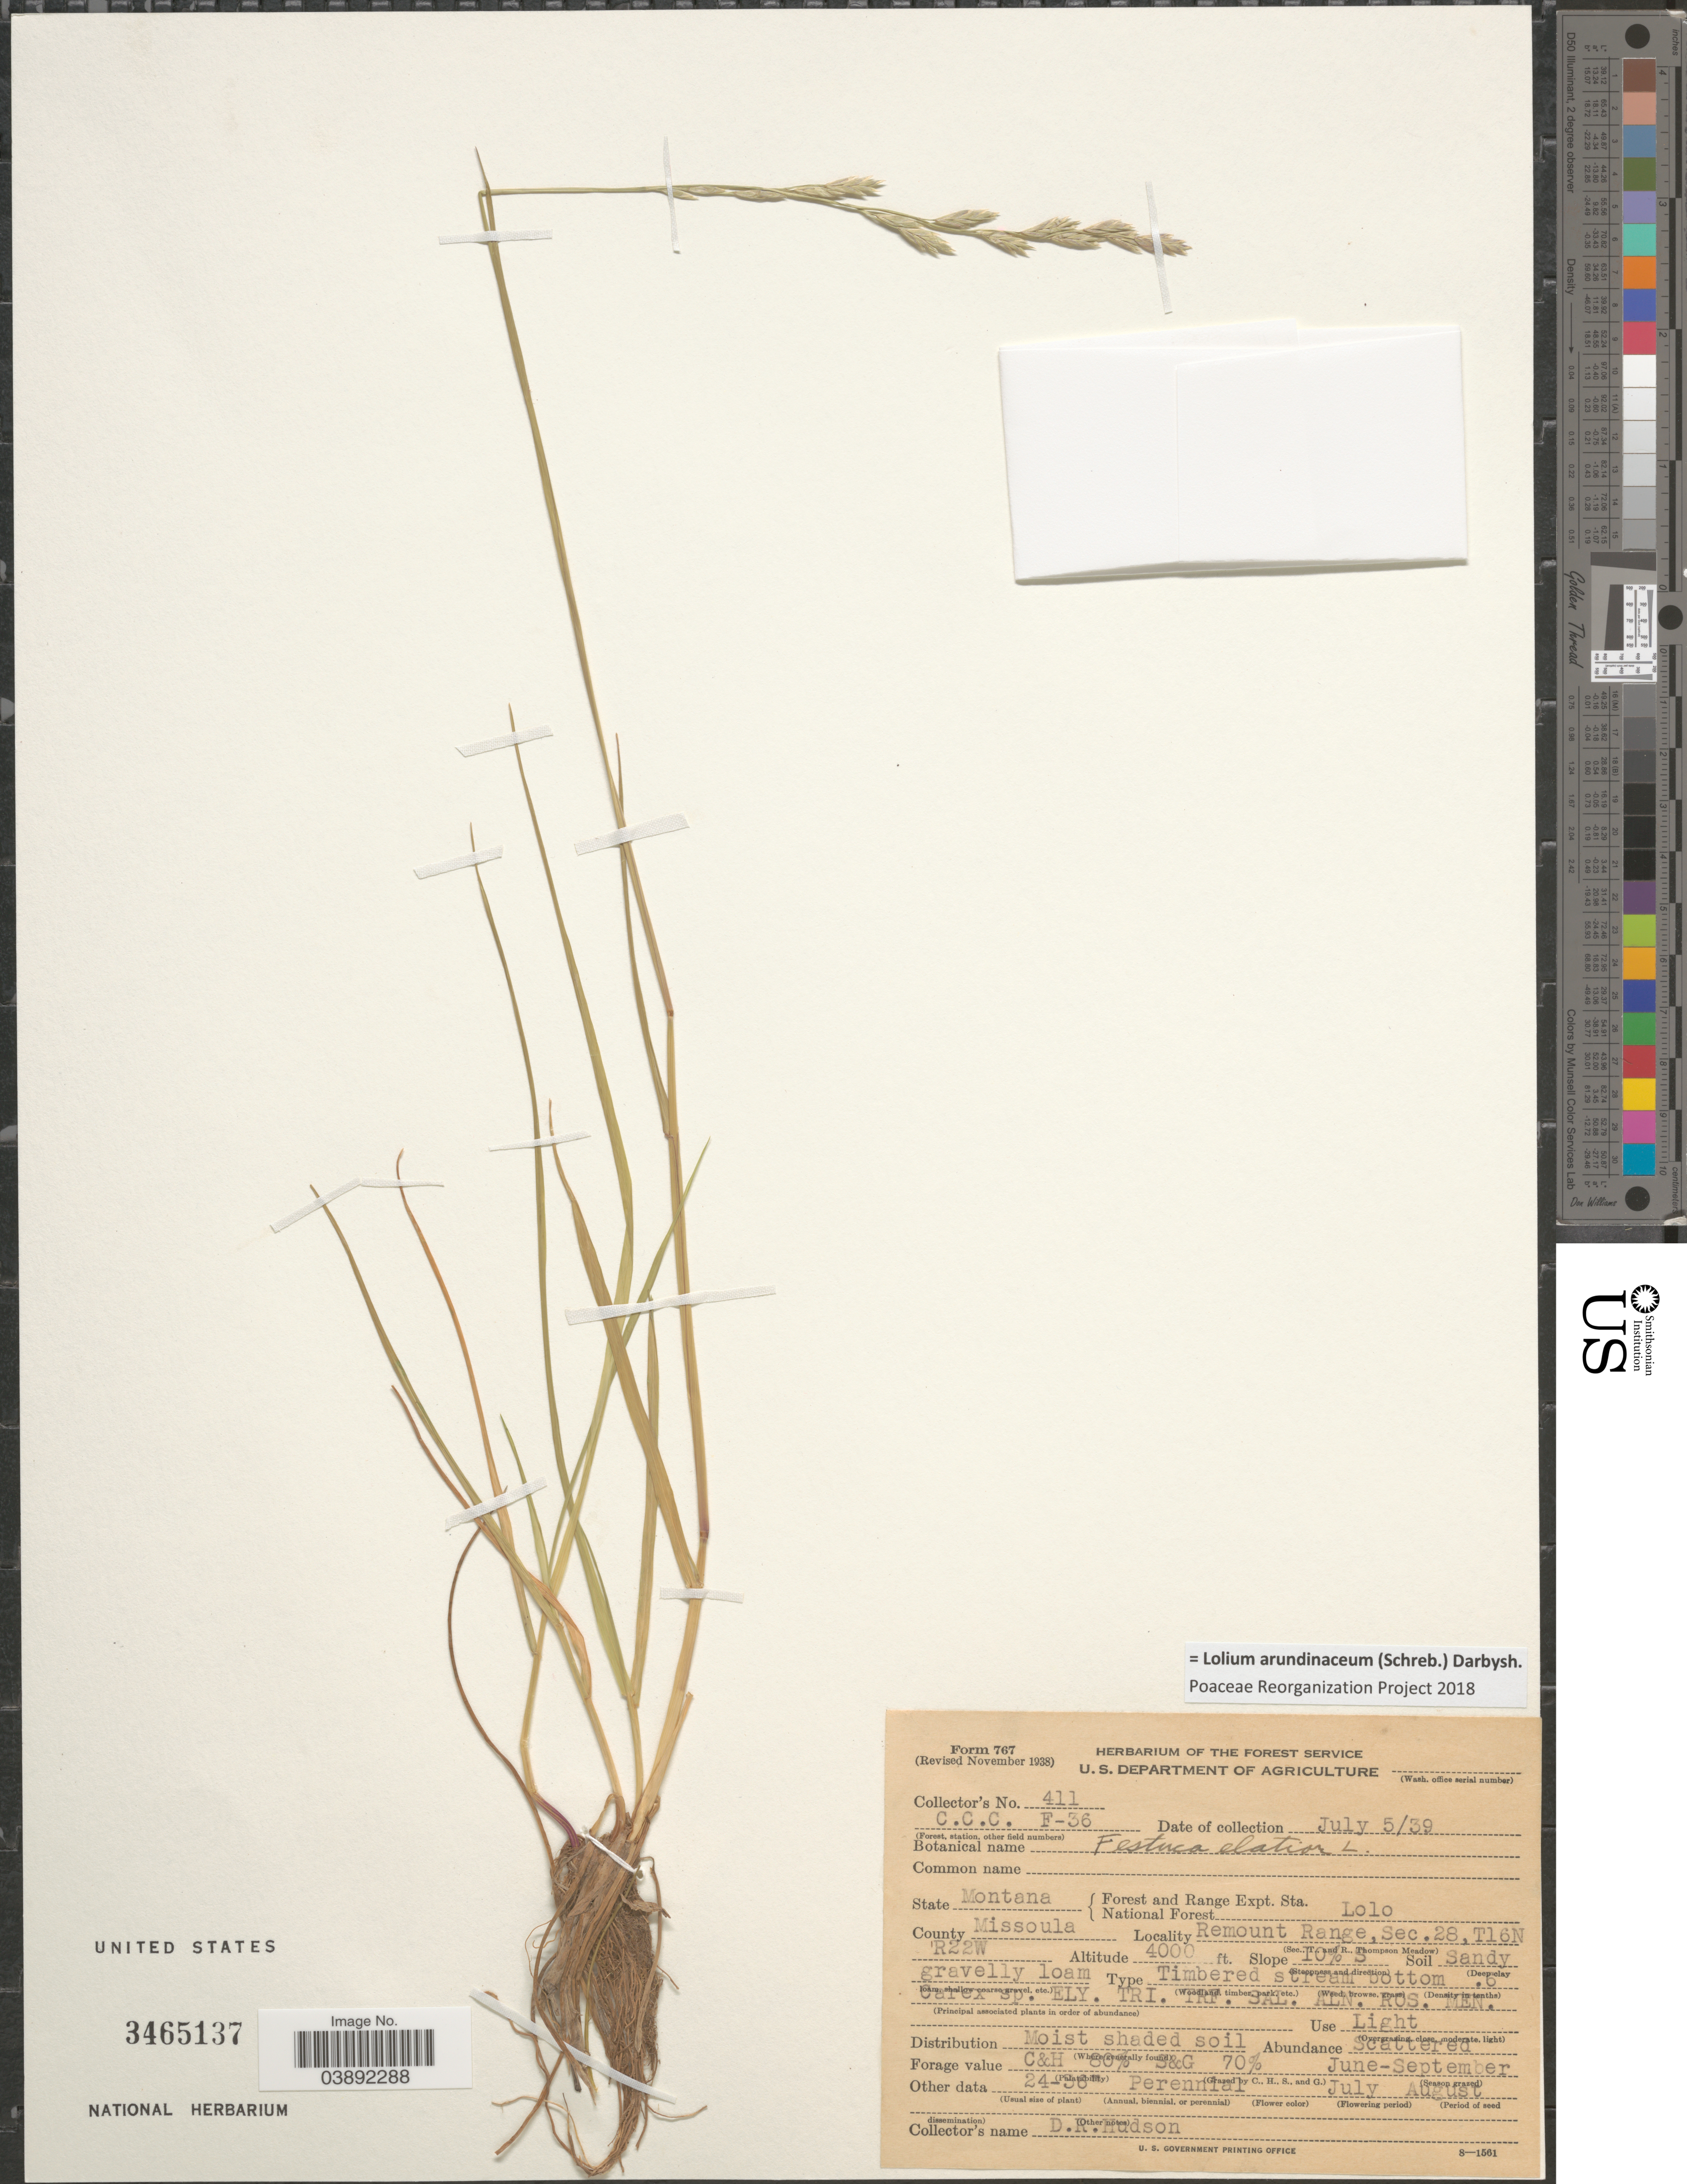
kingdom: Plantae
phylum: Tracheophyta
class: Liliopsida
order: Poales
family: Poaceae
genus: Lolium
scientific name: Lolium arundinaceum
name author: (Schreb.) Darbysh.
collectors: D. Hudson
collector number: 411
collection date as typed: Transcribed d/m/y: 5/7/39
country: United States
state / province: Montana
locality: Forest, Station: C.C.C. F-36. [unsure placement] Forest and Range Expt. Sta. National Forest Lolo. County Missoula. Remount Range, Sec. 28, T16N R22W. Slope 10% S.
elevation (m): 1219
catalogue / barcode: US 3465137